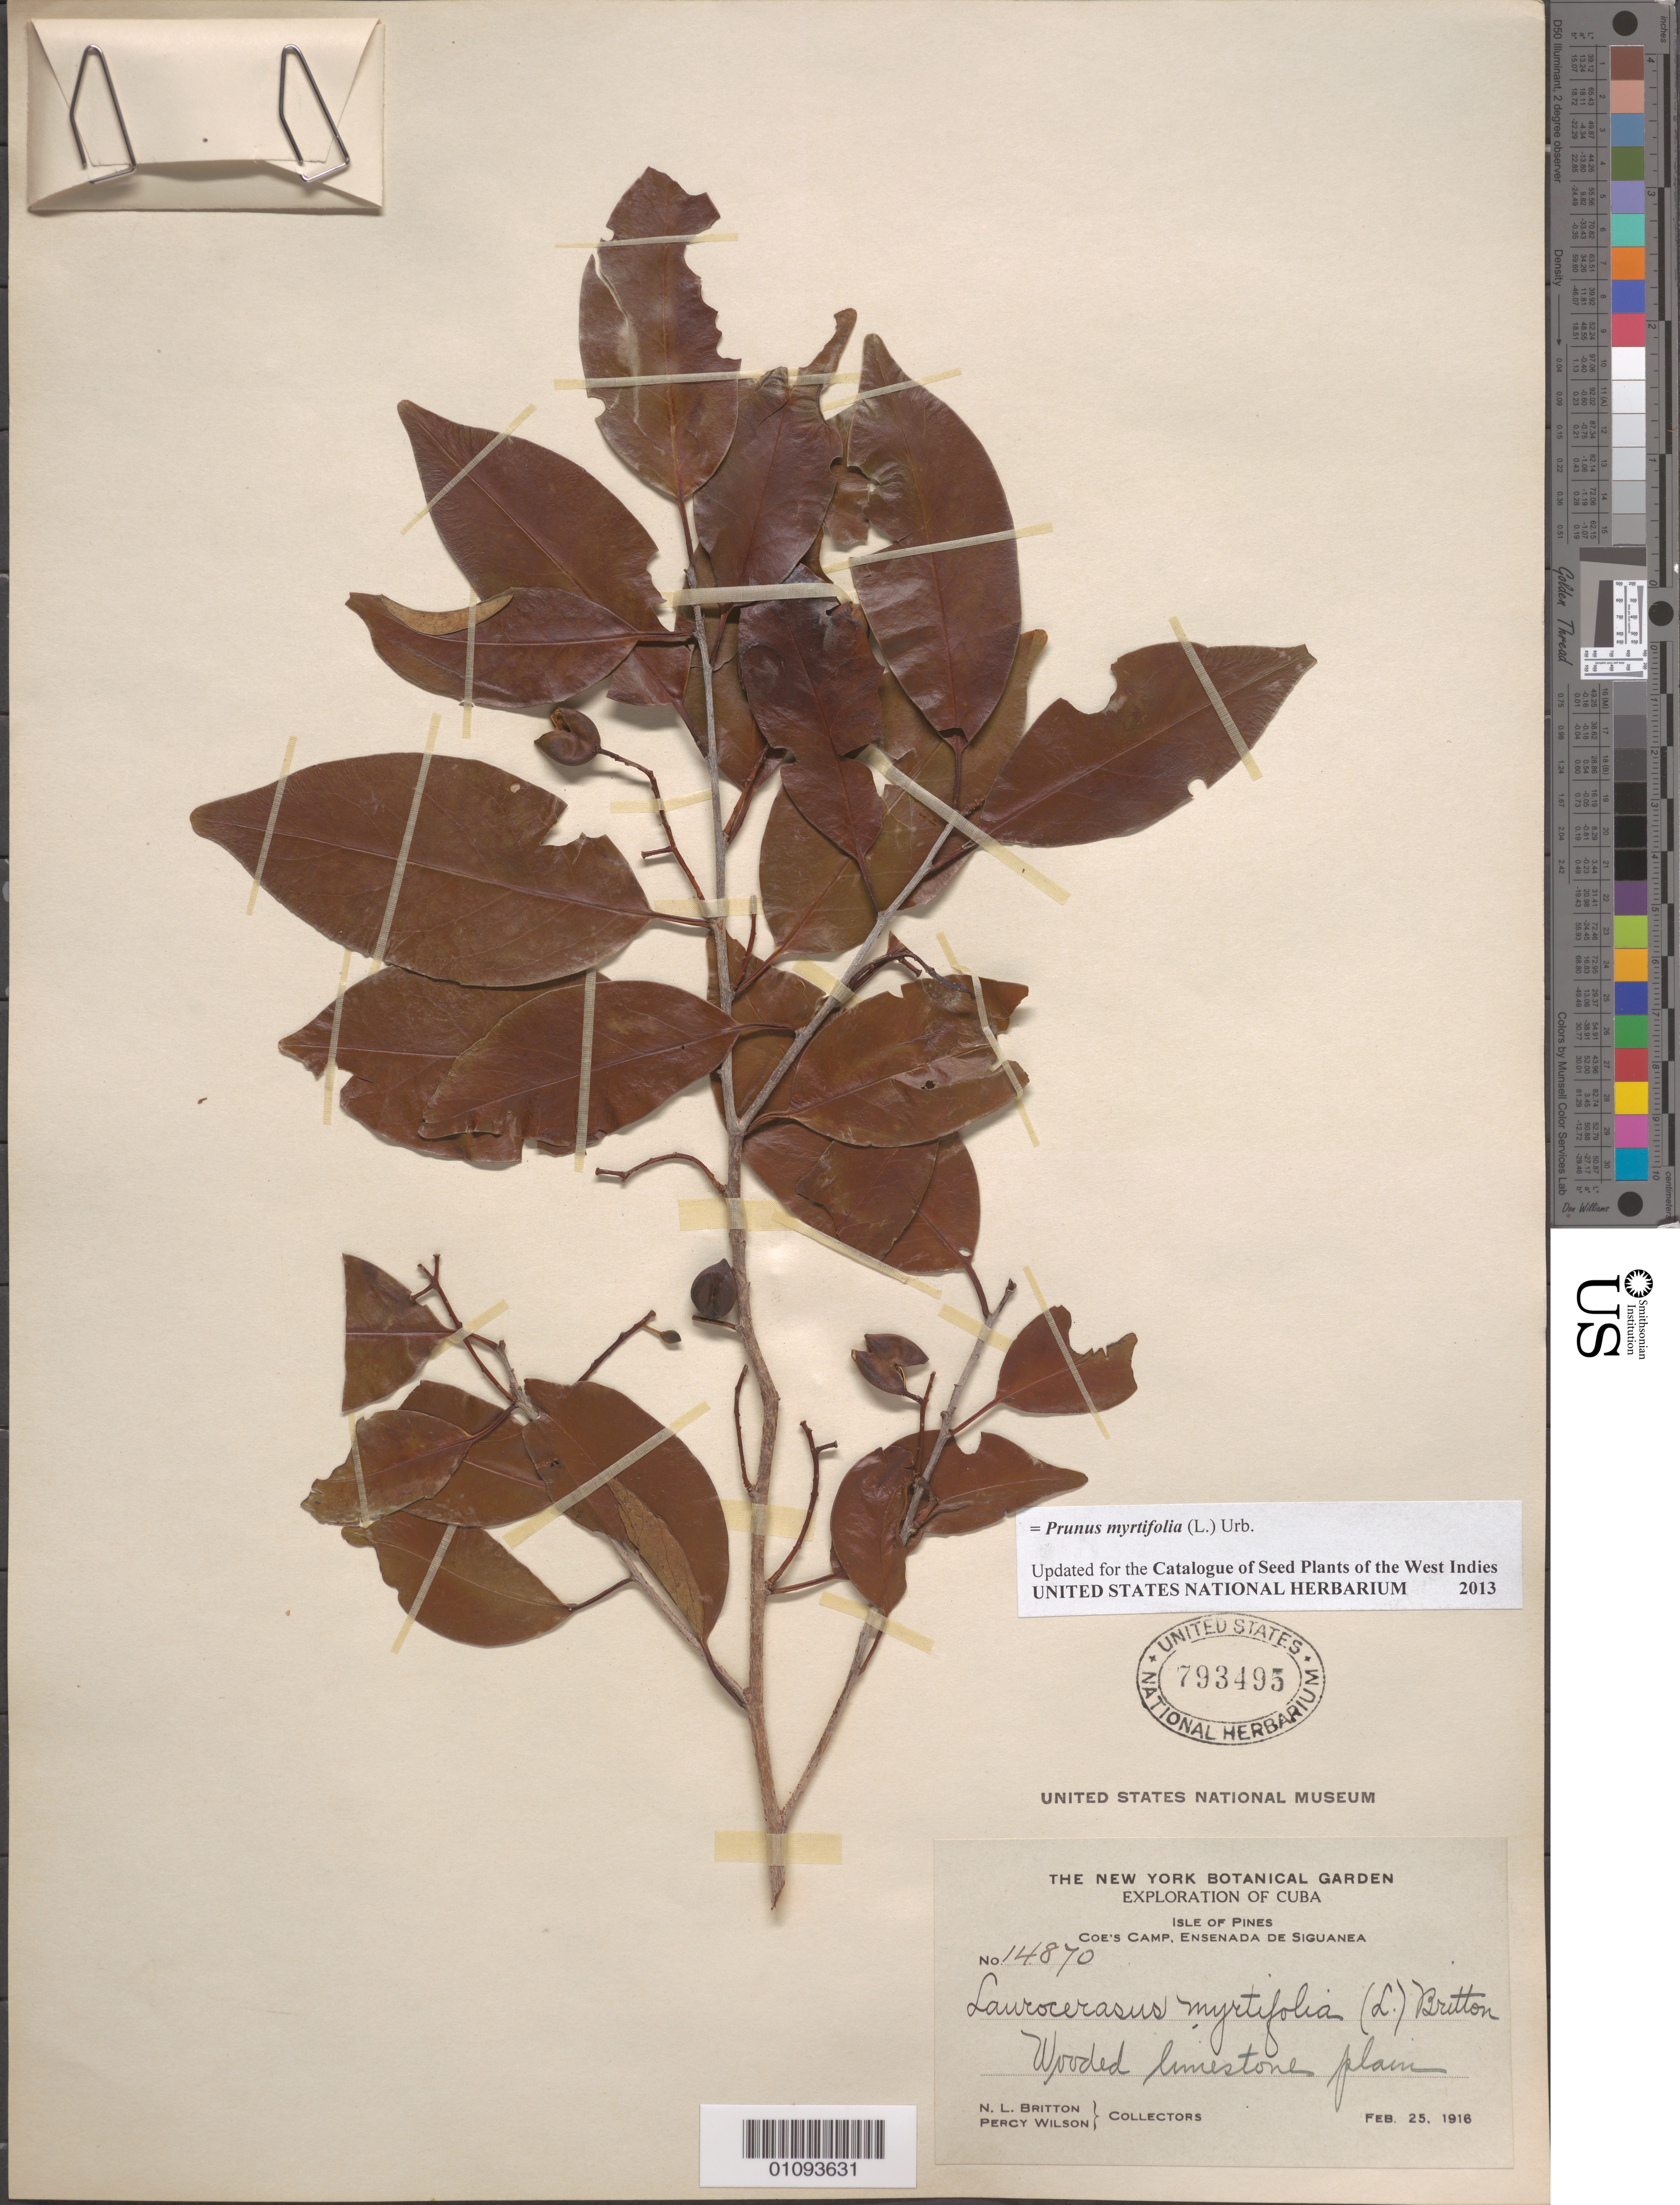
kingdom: Plantae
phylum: Tracheophyta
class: Magnoliopsida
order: Rosales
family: Rosaceae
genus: Prunus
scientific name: Prunus myrtifolia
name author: (L.) Urb.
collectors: N. Britton & P. Wilson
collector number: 14870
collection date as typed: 26 Feb 1916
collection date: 1916-02-26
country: Cuba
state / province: Isla de La Juventud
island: Isla de la Juventud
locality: Coe's camp, ensenada de siguanea, wooden limestone plain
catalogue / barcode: US 793495